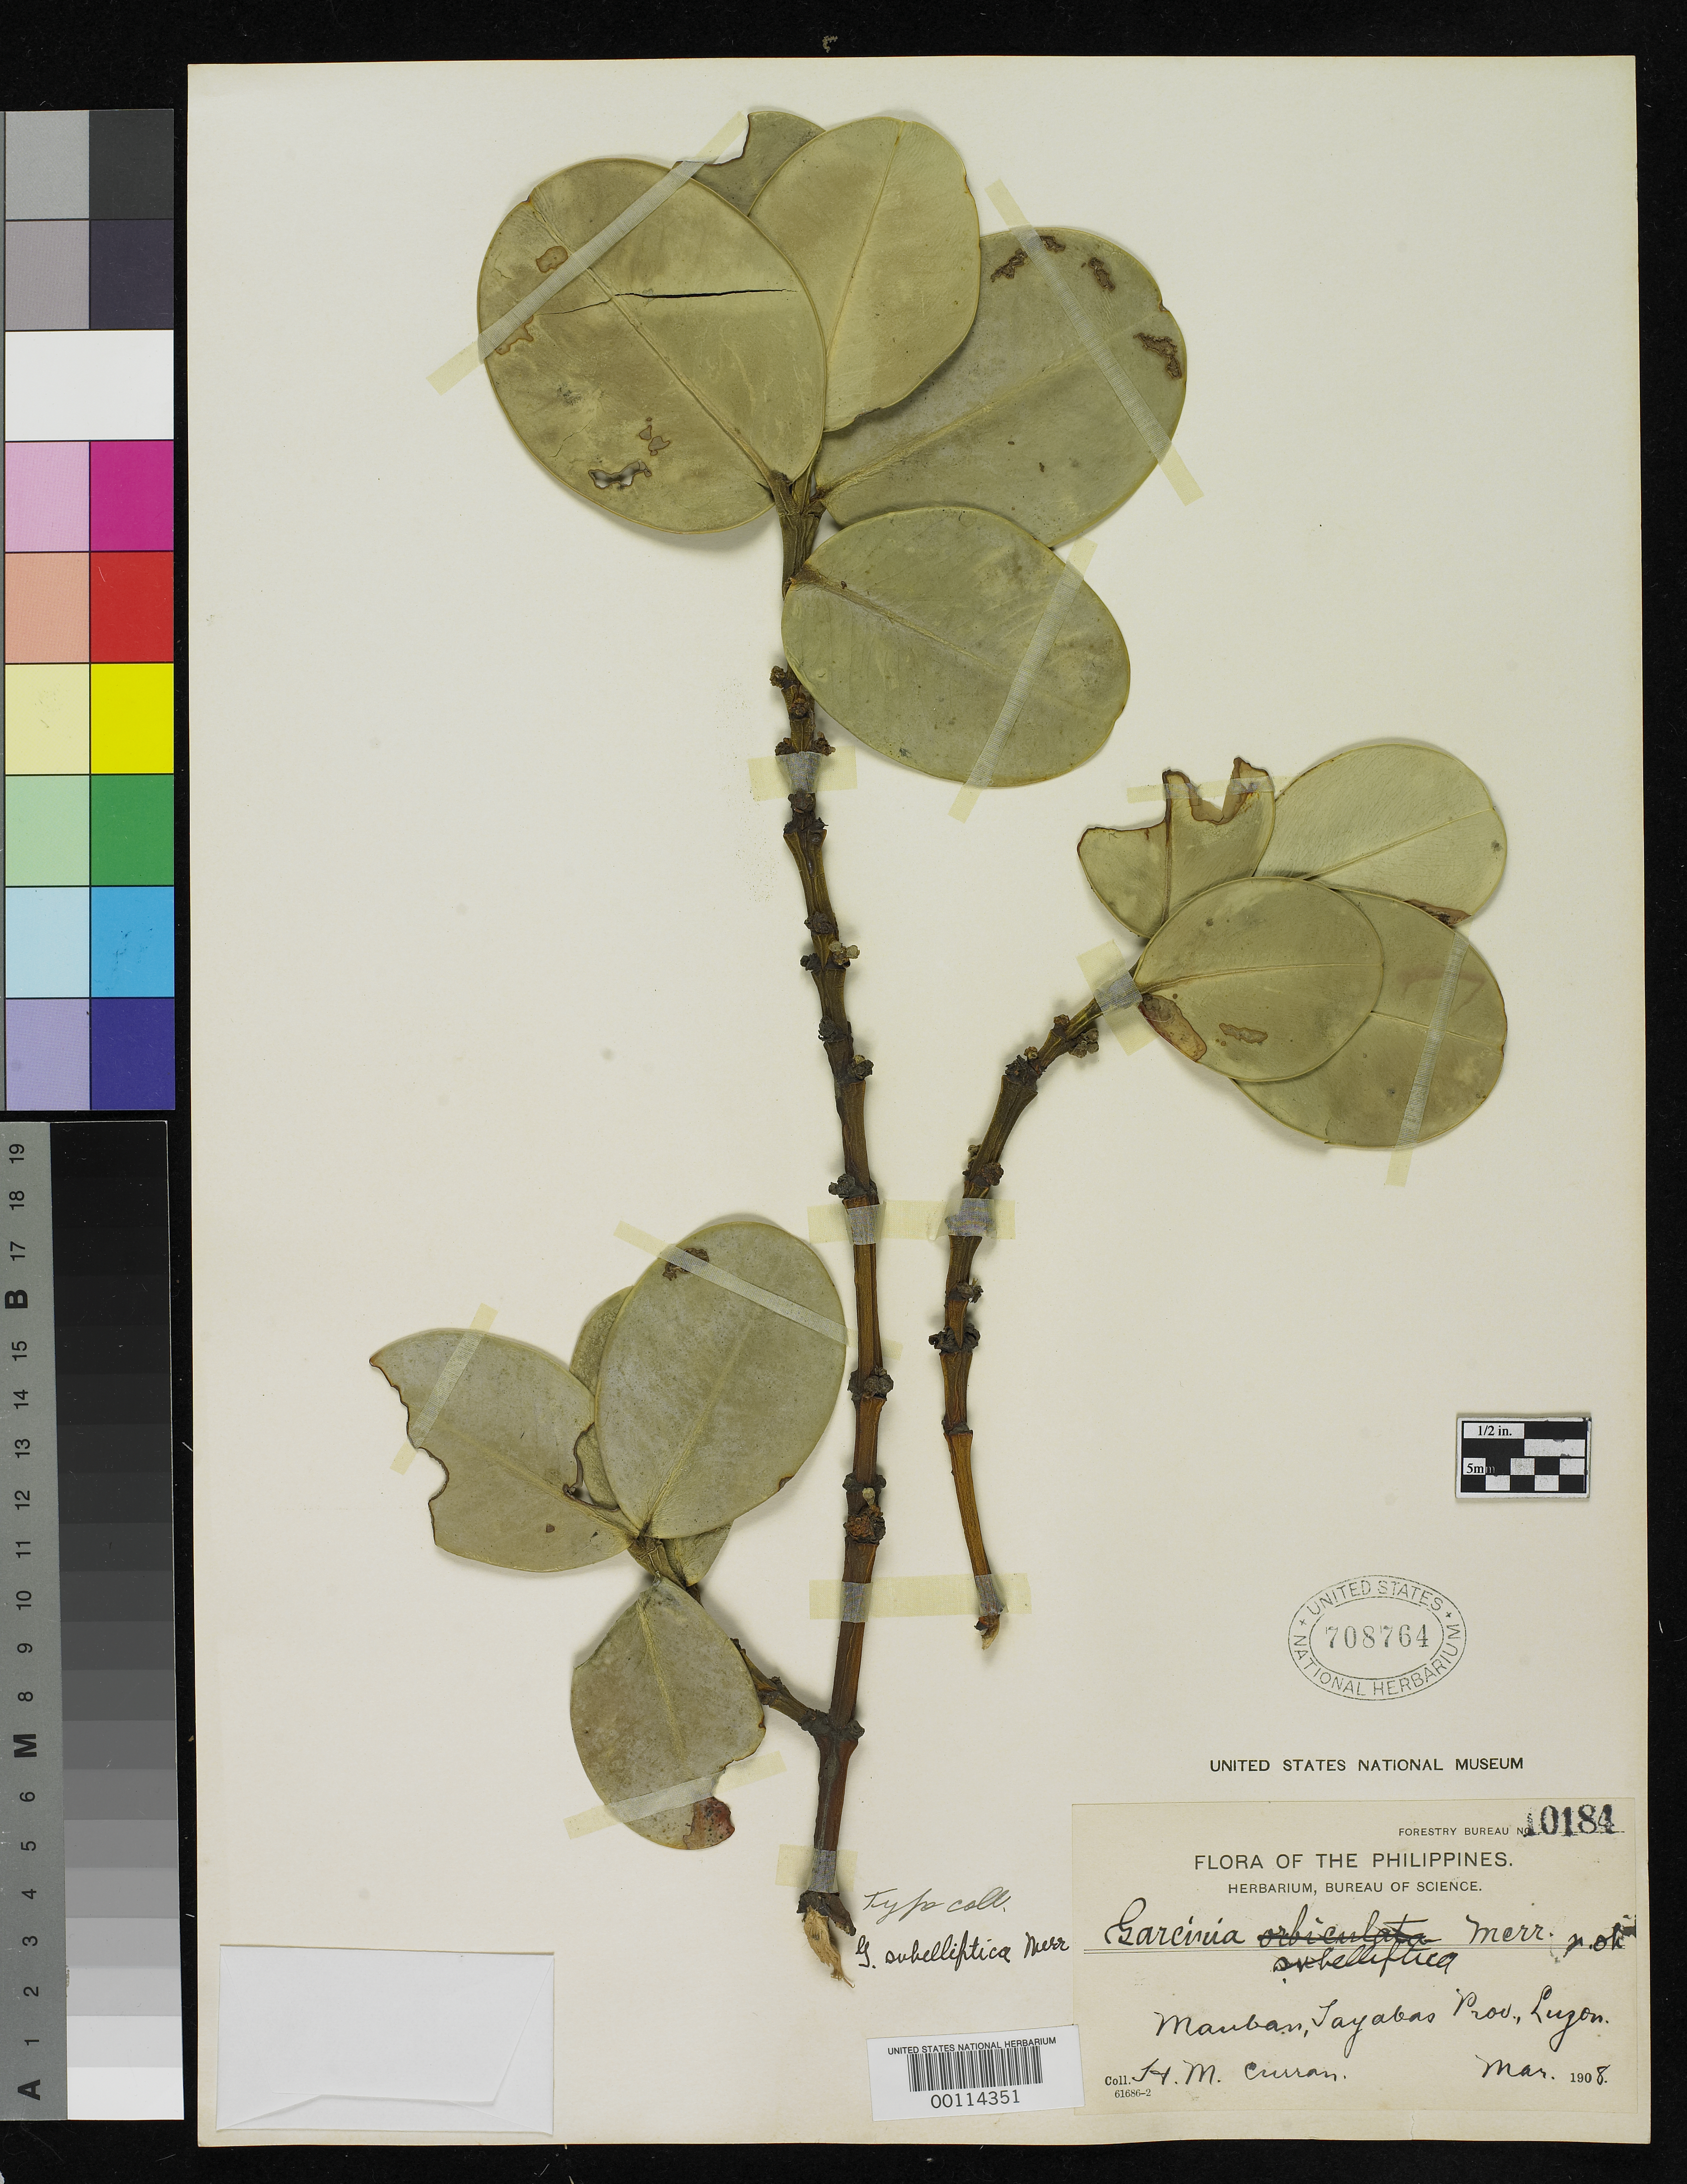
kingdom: Plantae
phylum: Tracheophyta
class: Magnoliopsida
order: Malpighiales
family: Clusiaceae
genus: Garcinia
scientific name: Garcinia subelliptica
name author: Merr.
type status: Syntype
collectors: H. M. Curran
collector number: Bur. Sci. 10184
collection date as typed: Mar 1908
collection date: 1908-03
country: Philippines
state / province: Calabarzon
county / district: Quezon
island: Luzon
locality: Mauban. Tayabas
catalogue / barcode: US 708764